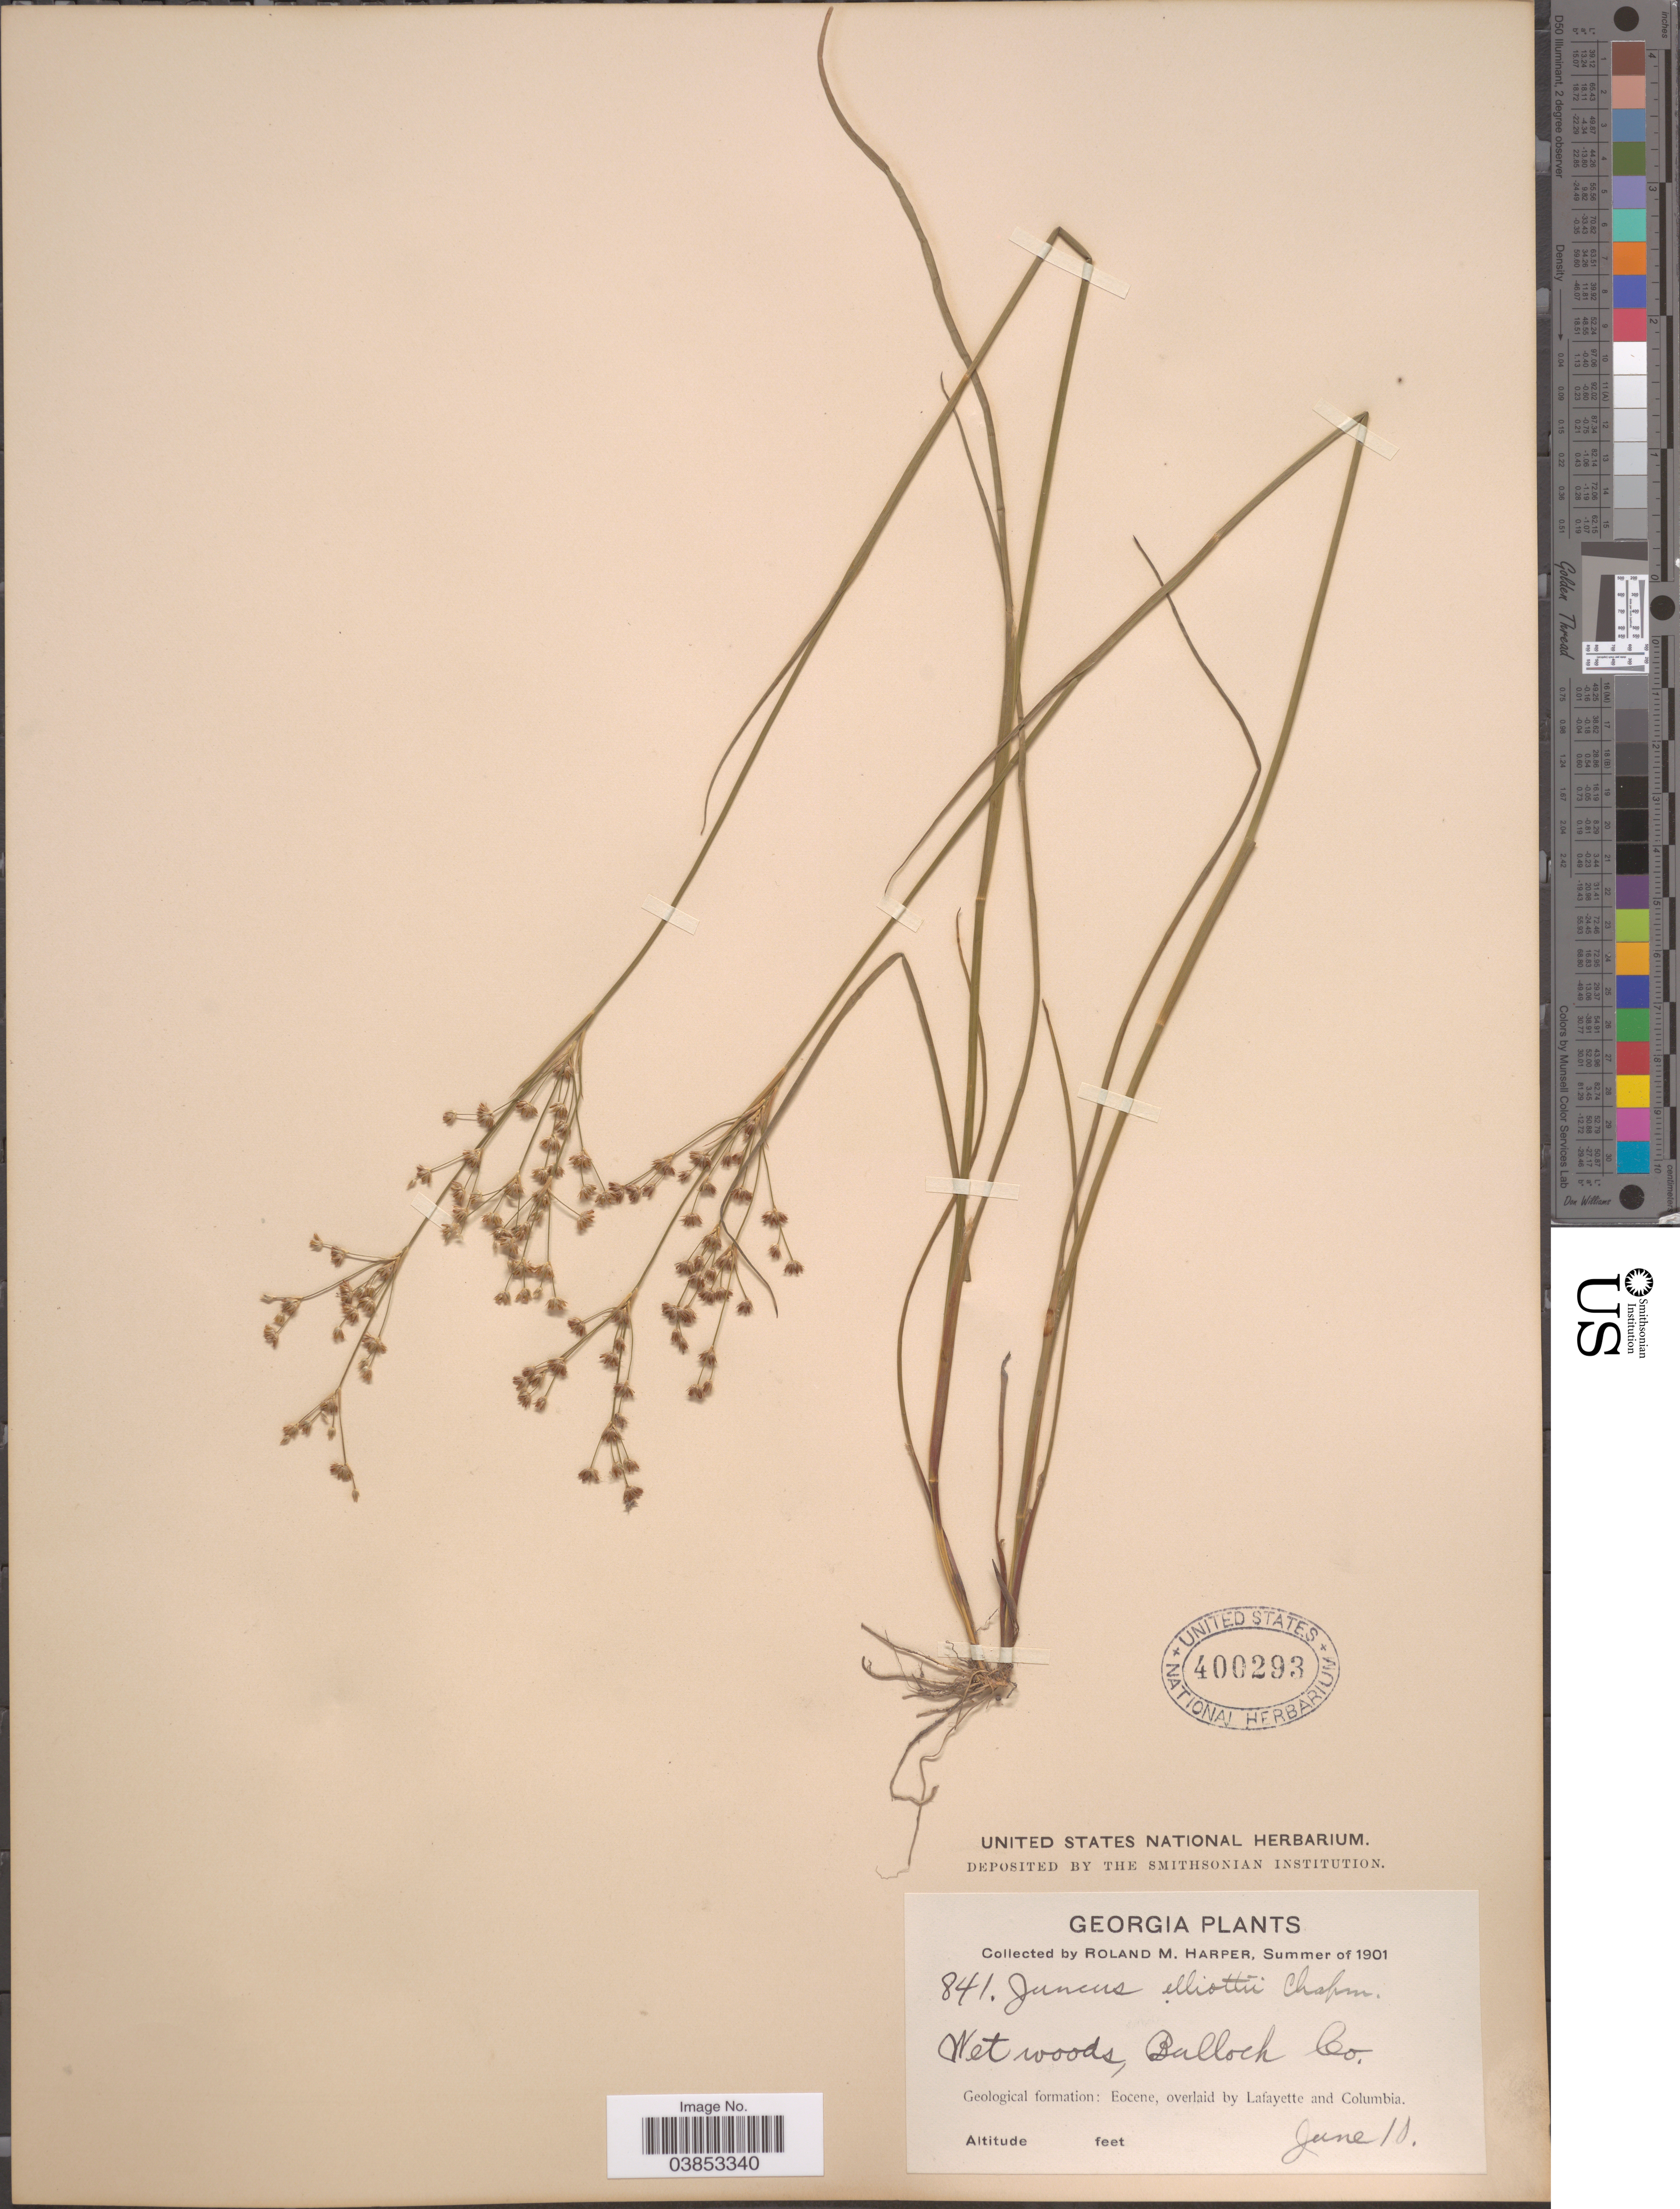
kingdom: Plantae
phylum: Tracheophyta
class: Liliopsida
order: Poales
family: Juncaceae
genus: Juncus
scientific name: Juncus elliottii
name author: Chapm.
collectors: R. M. Harper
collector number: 841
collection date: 1901-06-10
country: United States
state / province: Georgia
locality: Bullock Co. Geological formation: Eocene, overlaid by Lafayette and Columbia.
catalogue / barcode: US 400293